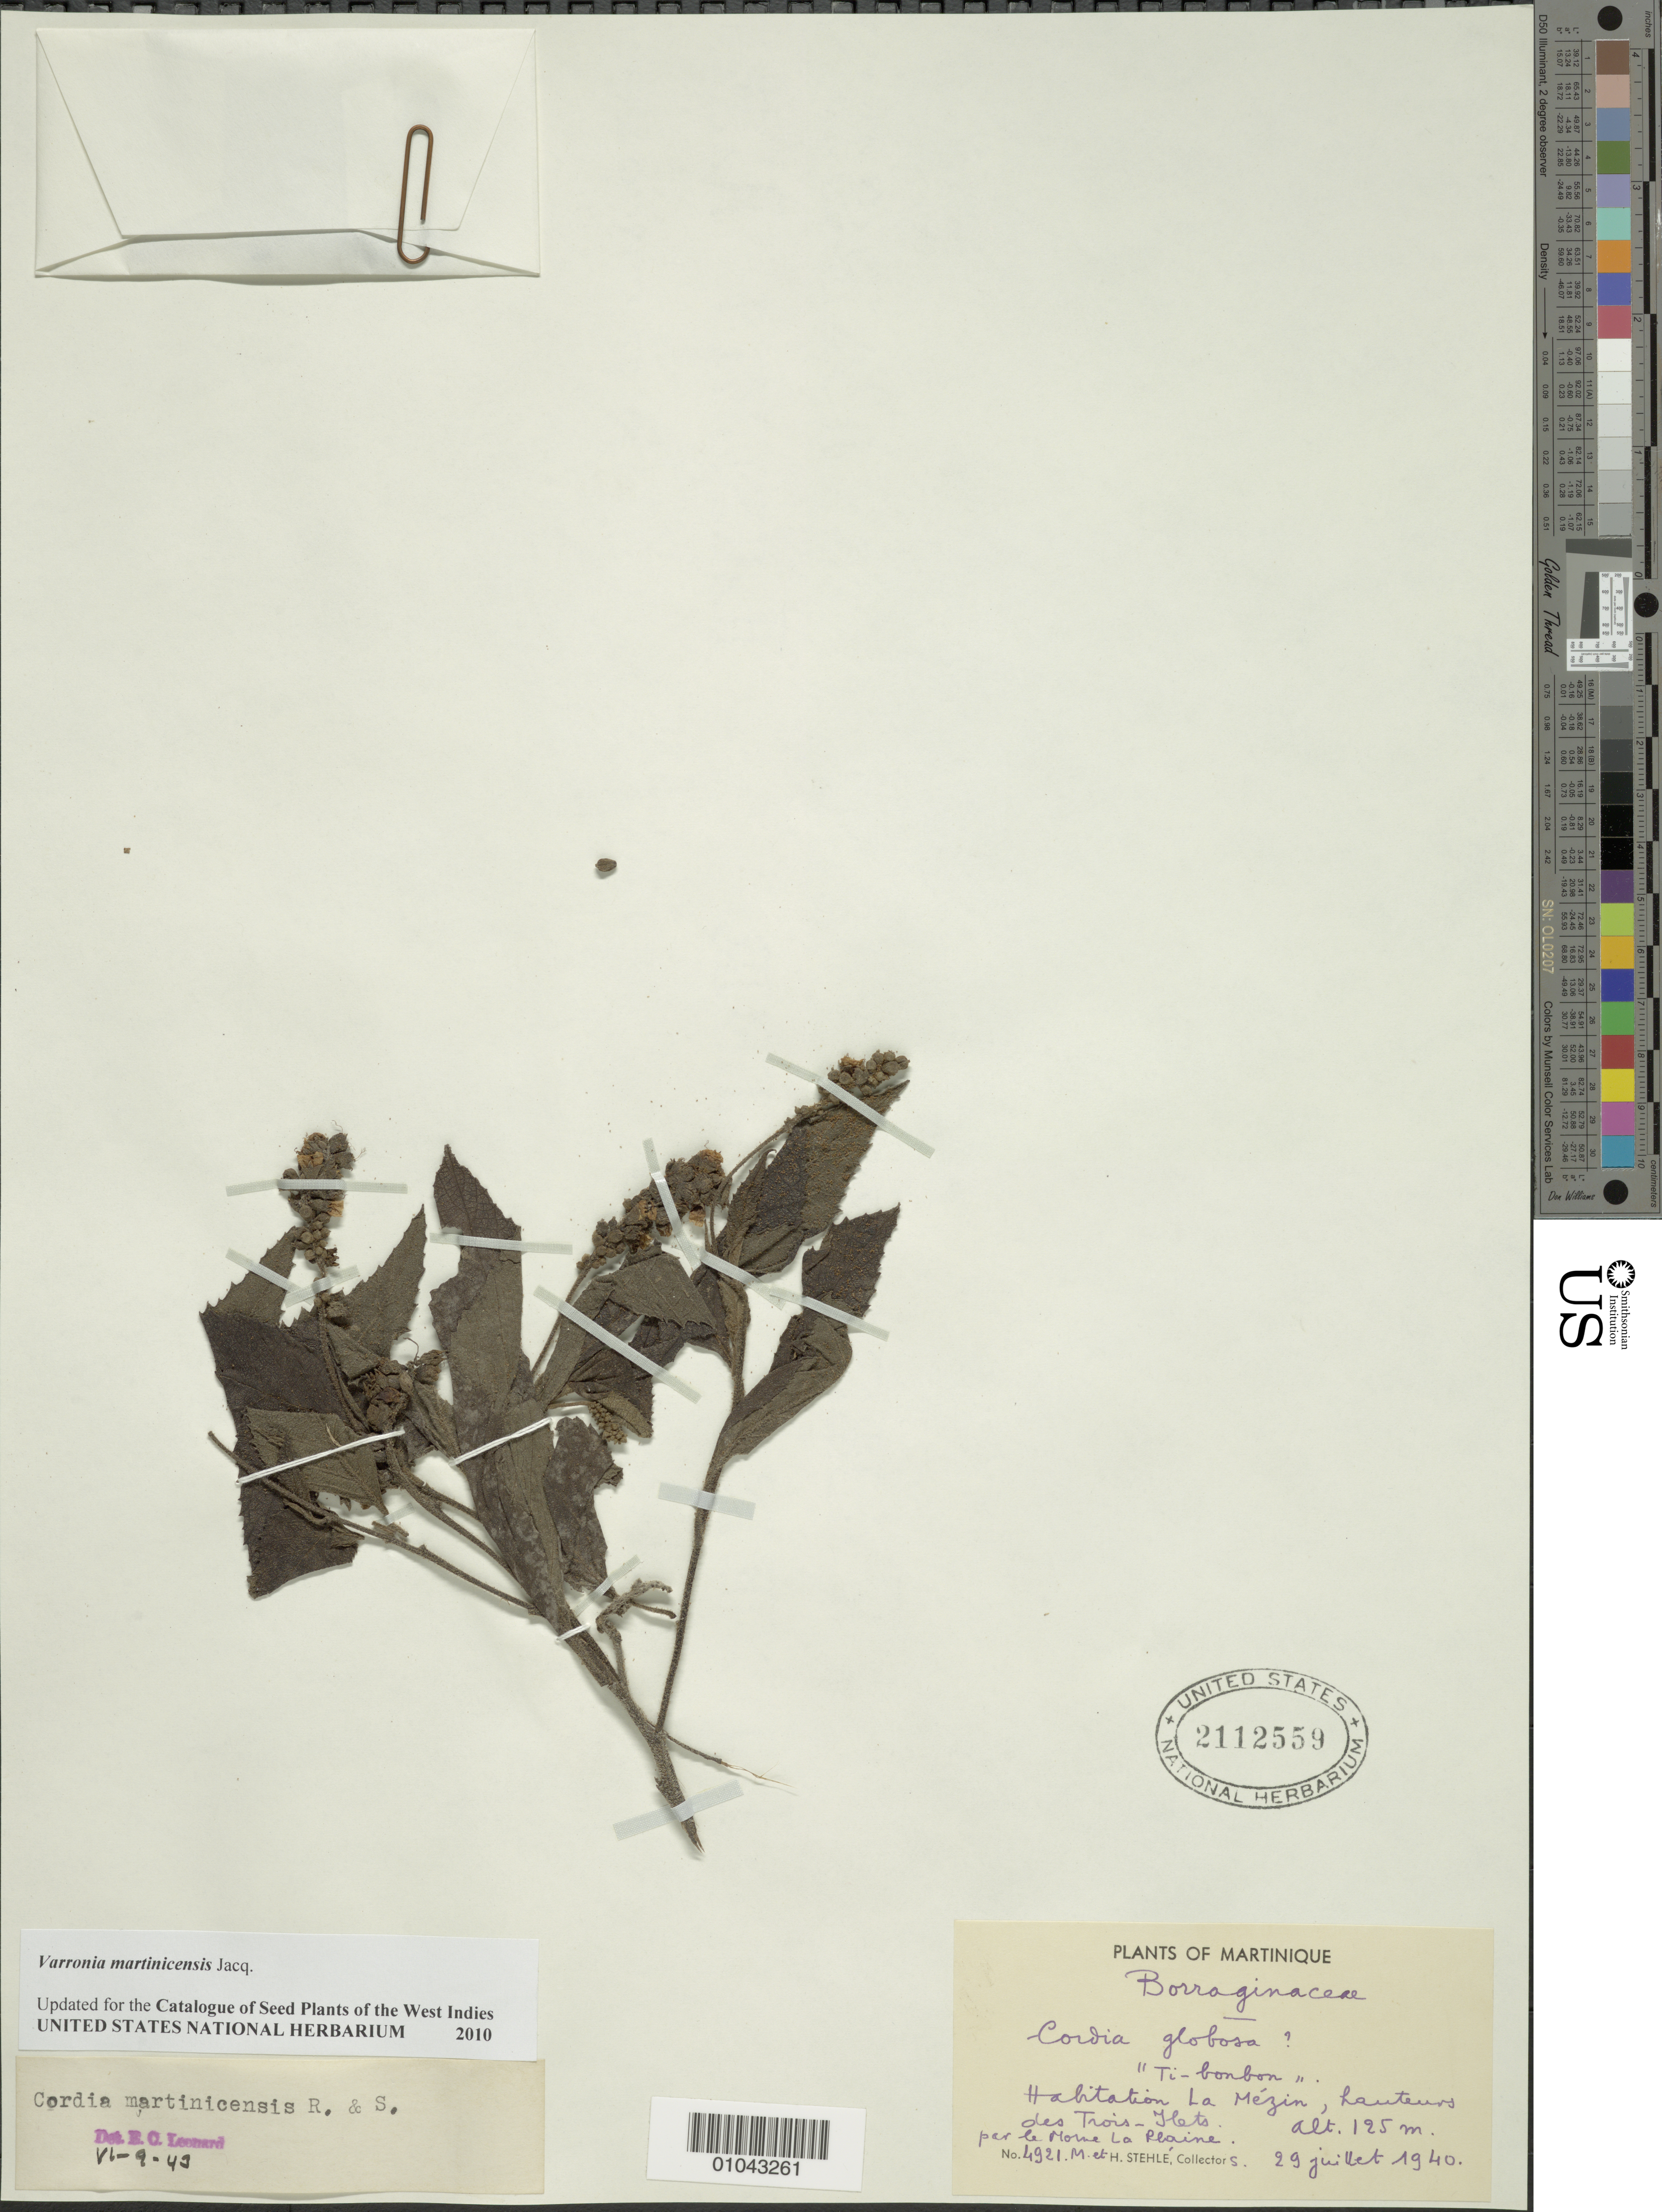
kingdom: Plantae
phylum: Tracheophyta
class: Magnoliopsida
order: Boraginales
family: Cordiaceae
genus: Varronia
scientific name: Varronia martinicensis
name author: Jacq.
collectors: H. Stehlé & M. Stehlé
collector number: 4921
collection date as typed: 29 Jul 1940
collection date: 1940-07-29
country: Martinique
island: Martinique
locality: La Mézin, hauteurs des Trois-Ilets, par le Morne La Plaine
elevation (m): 125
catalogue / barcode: US 2112559